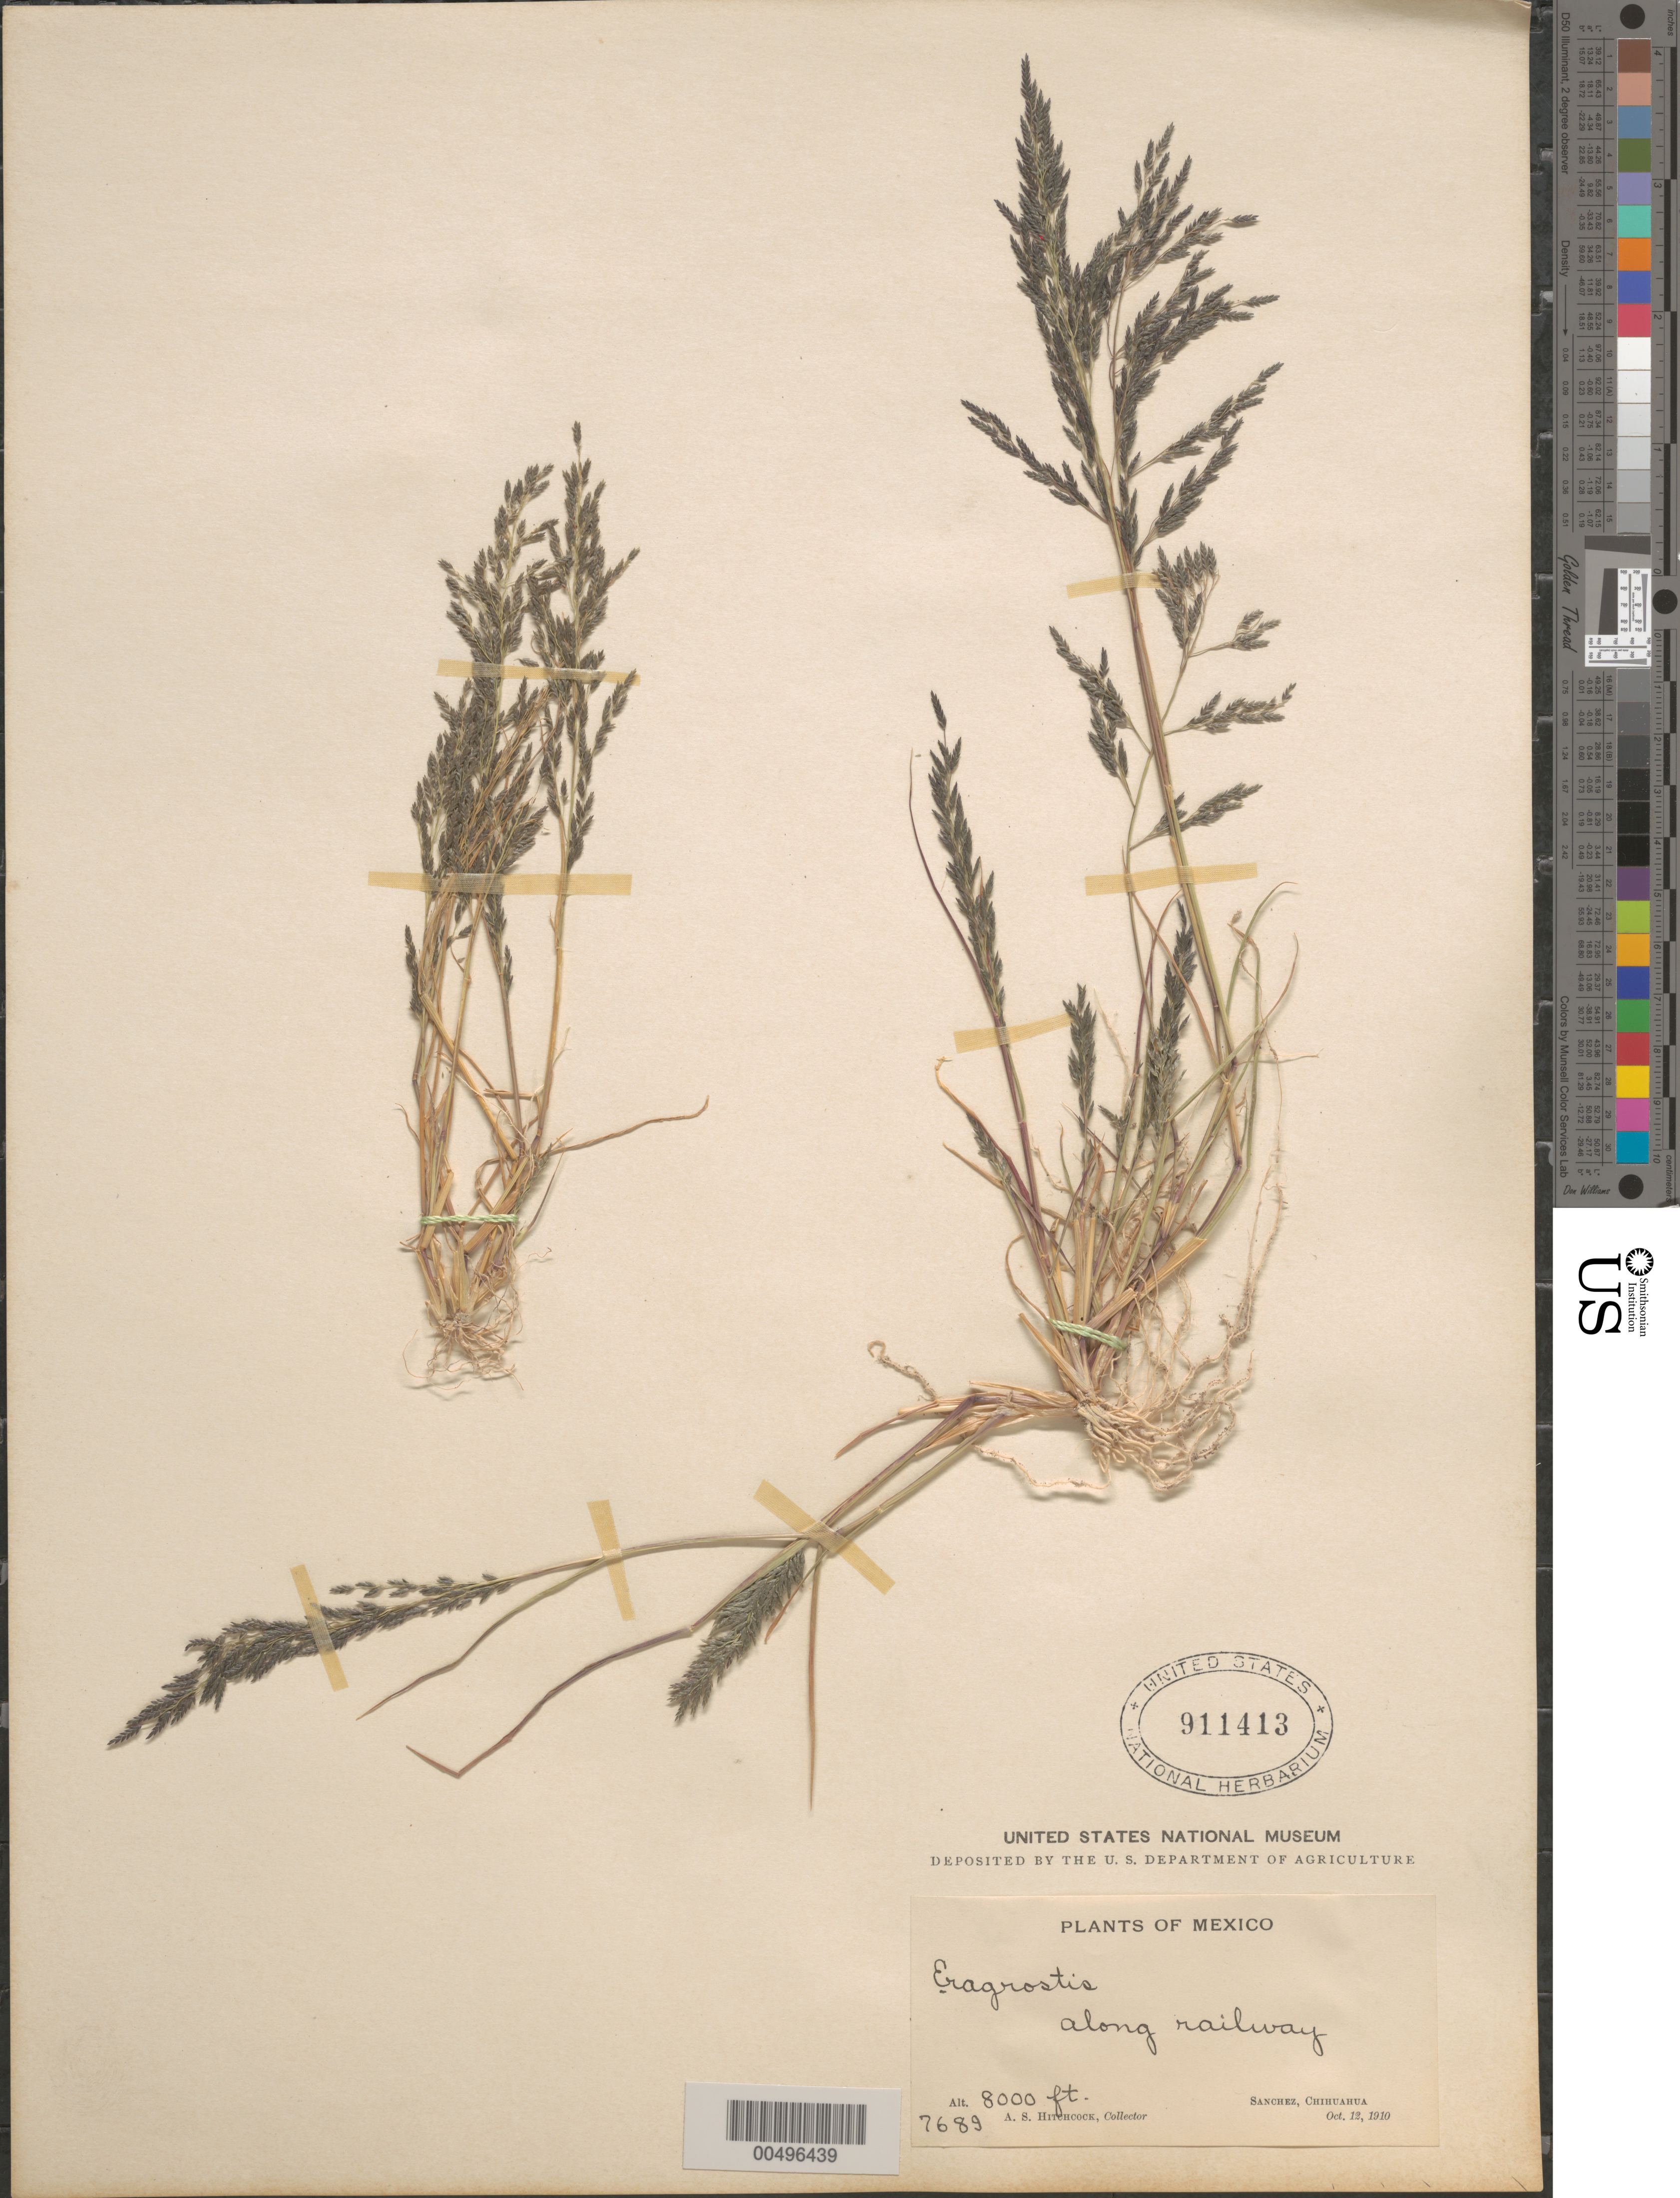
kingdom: Plantae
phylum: Tracheophyta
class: Liliopsida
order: Poales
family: Poaceae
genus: Eragrostis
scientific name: Eragrostis pectinacea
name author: (Michx.) Nees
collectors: A. S. Hitchcock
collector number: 7689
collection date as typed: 12 Oct 1910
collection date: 1910-10-12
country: Mexico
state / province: Chihuahua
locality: Sanchez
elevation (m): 2438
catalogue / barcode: US 911413